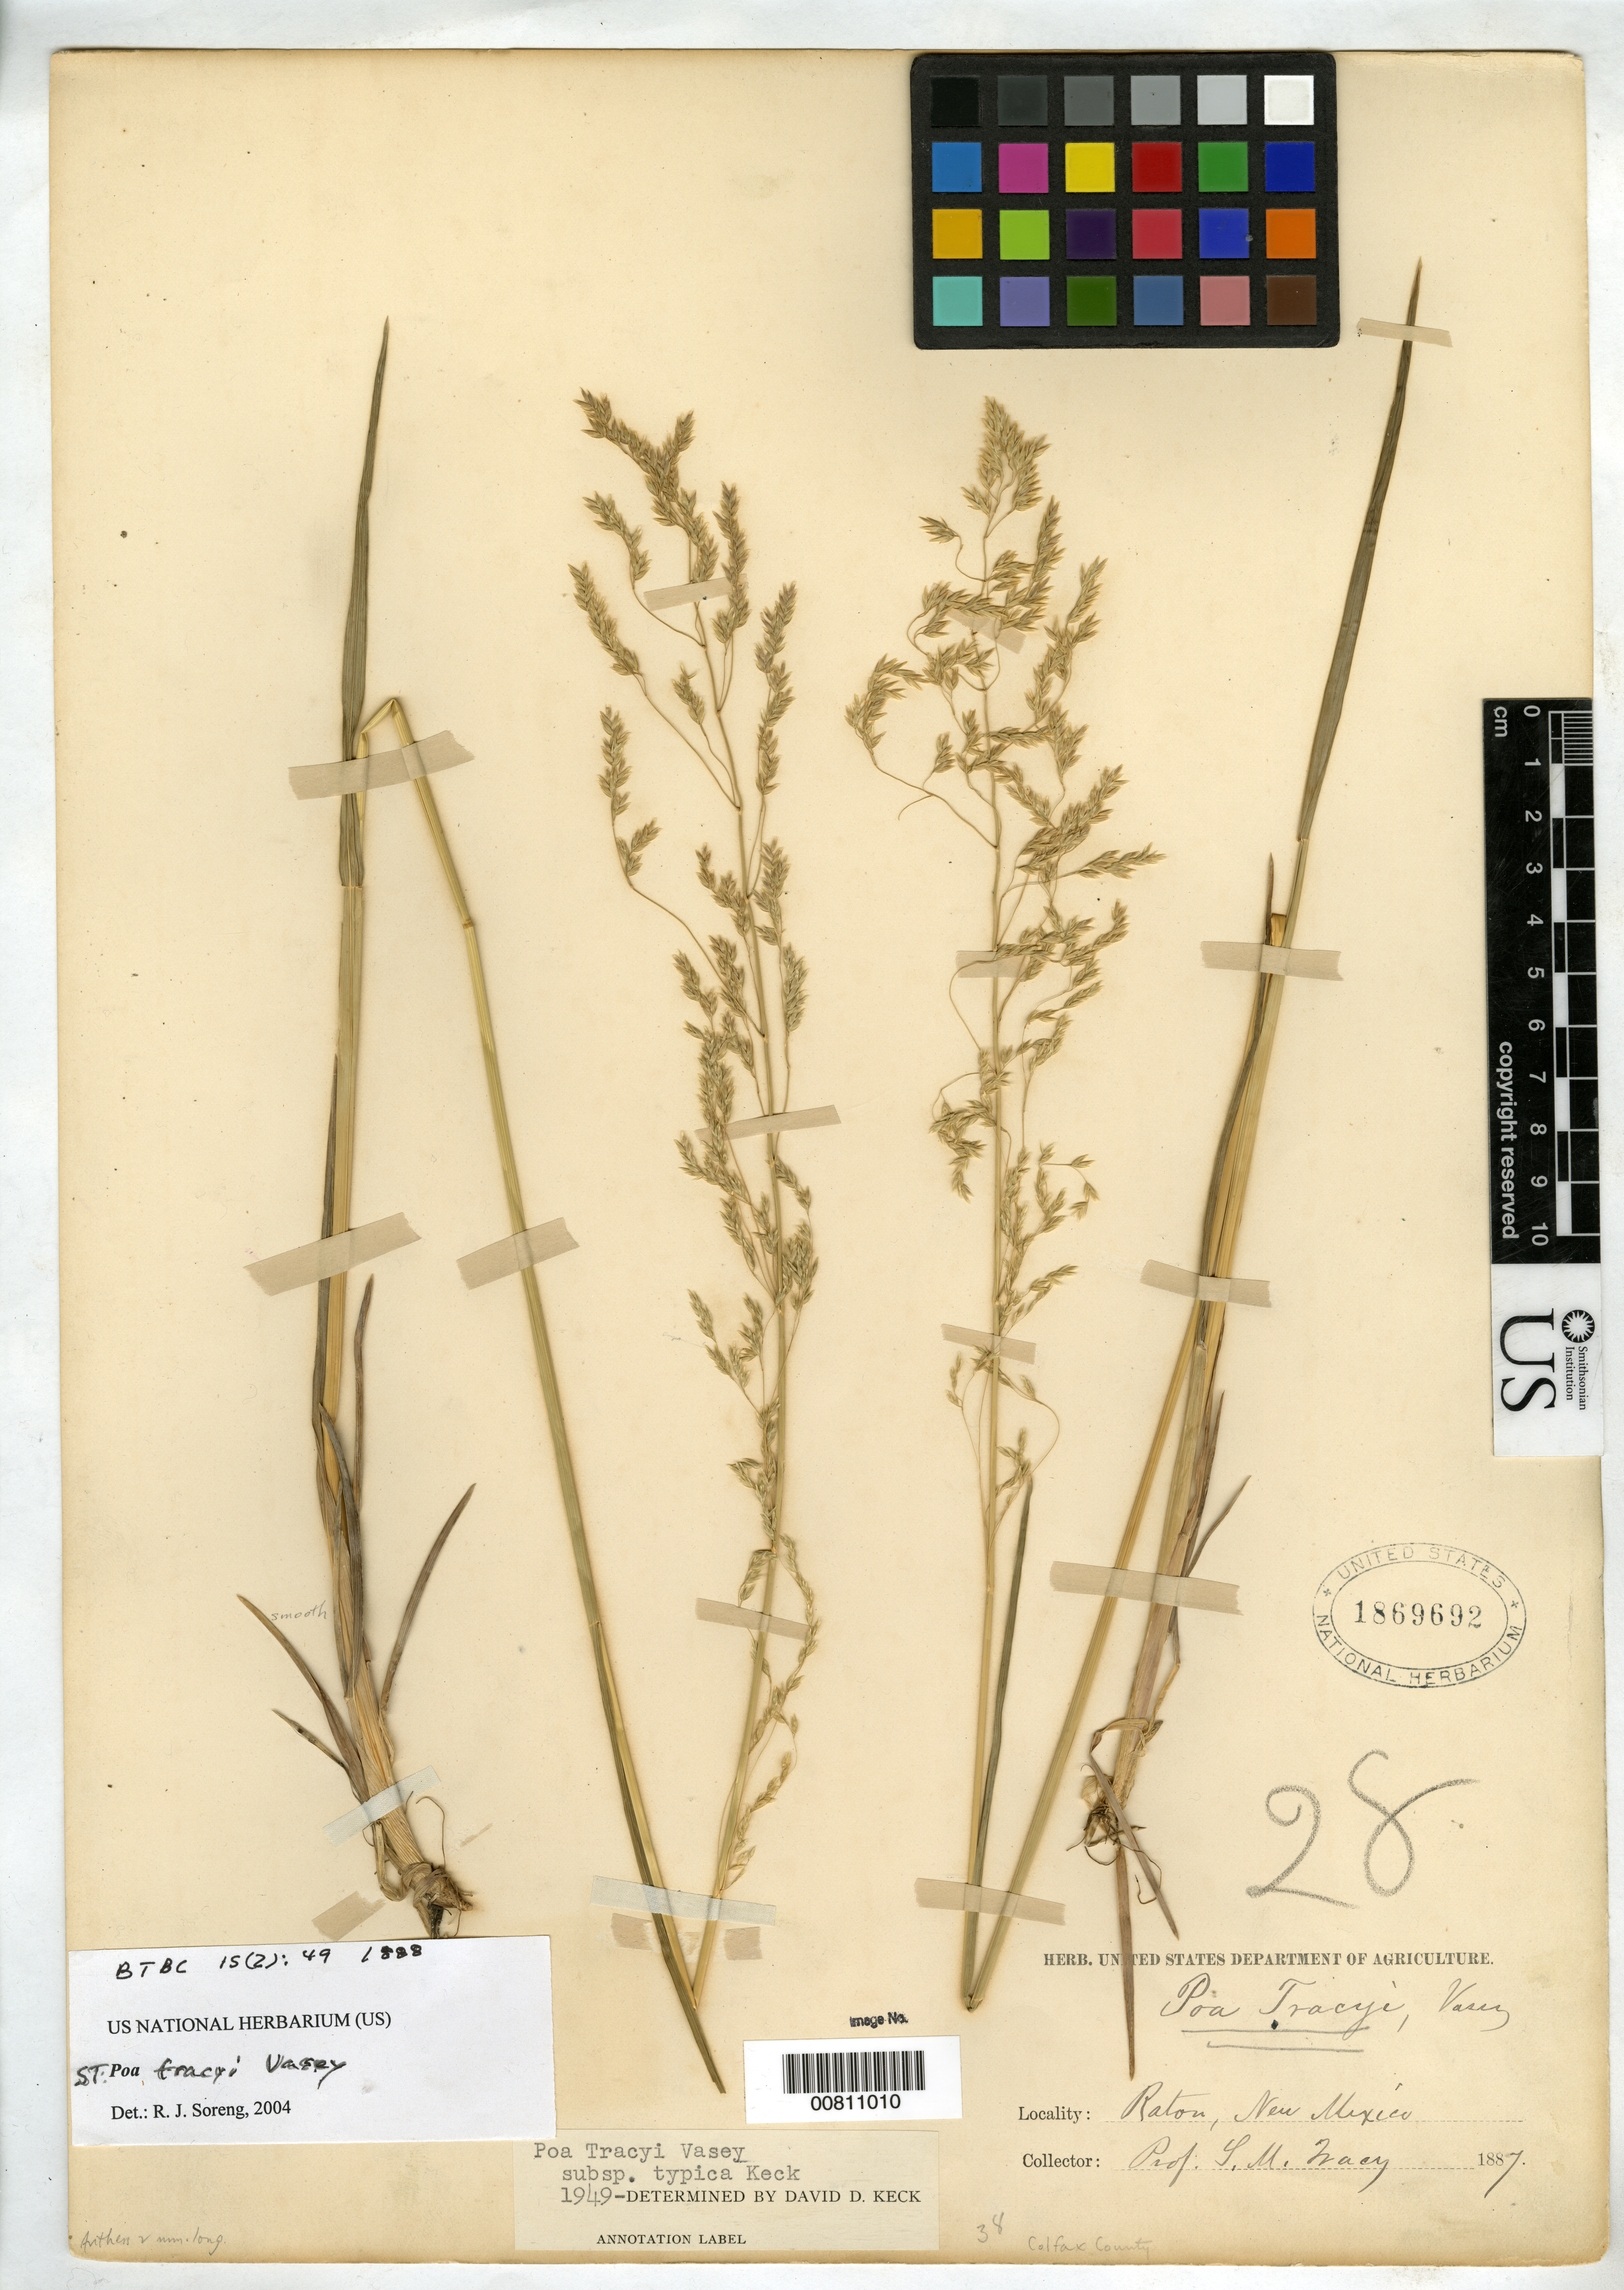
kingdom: Plantae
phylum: Tracheophyta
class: Liliopsida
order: Poales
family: Poaceae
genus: Poa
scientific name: Poa tracyi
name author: Vasey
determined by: Soreng, Robert J., Research Associate (BOT), Smithsonian Institution - National Museum of Natural History (UNITED STATES)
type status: Syntype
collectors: S. M. Tracy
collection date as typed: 1887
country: United States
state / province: New Mexico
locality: Raton, New Mexico.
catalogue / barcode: US 1869692